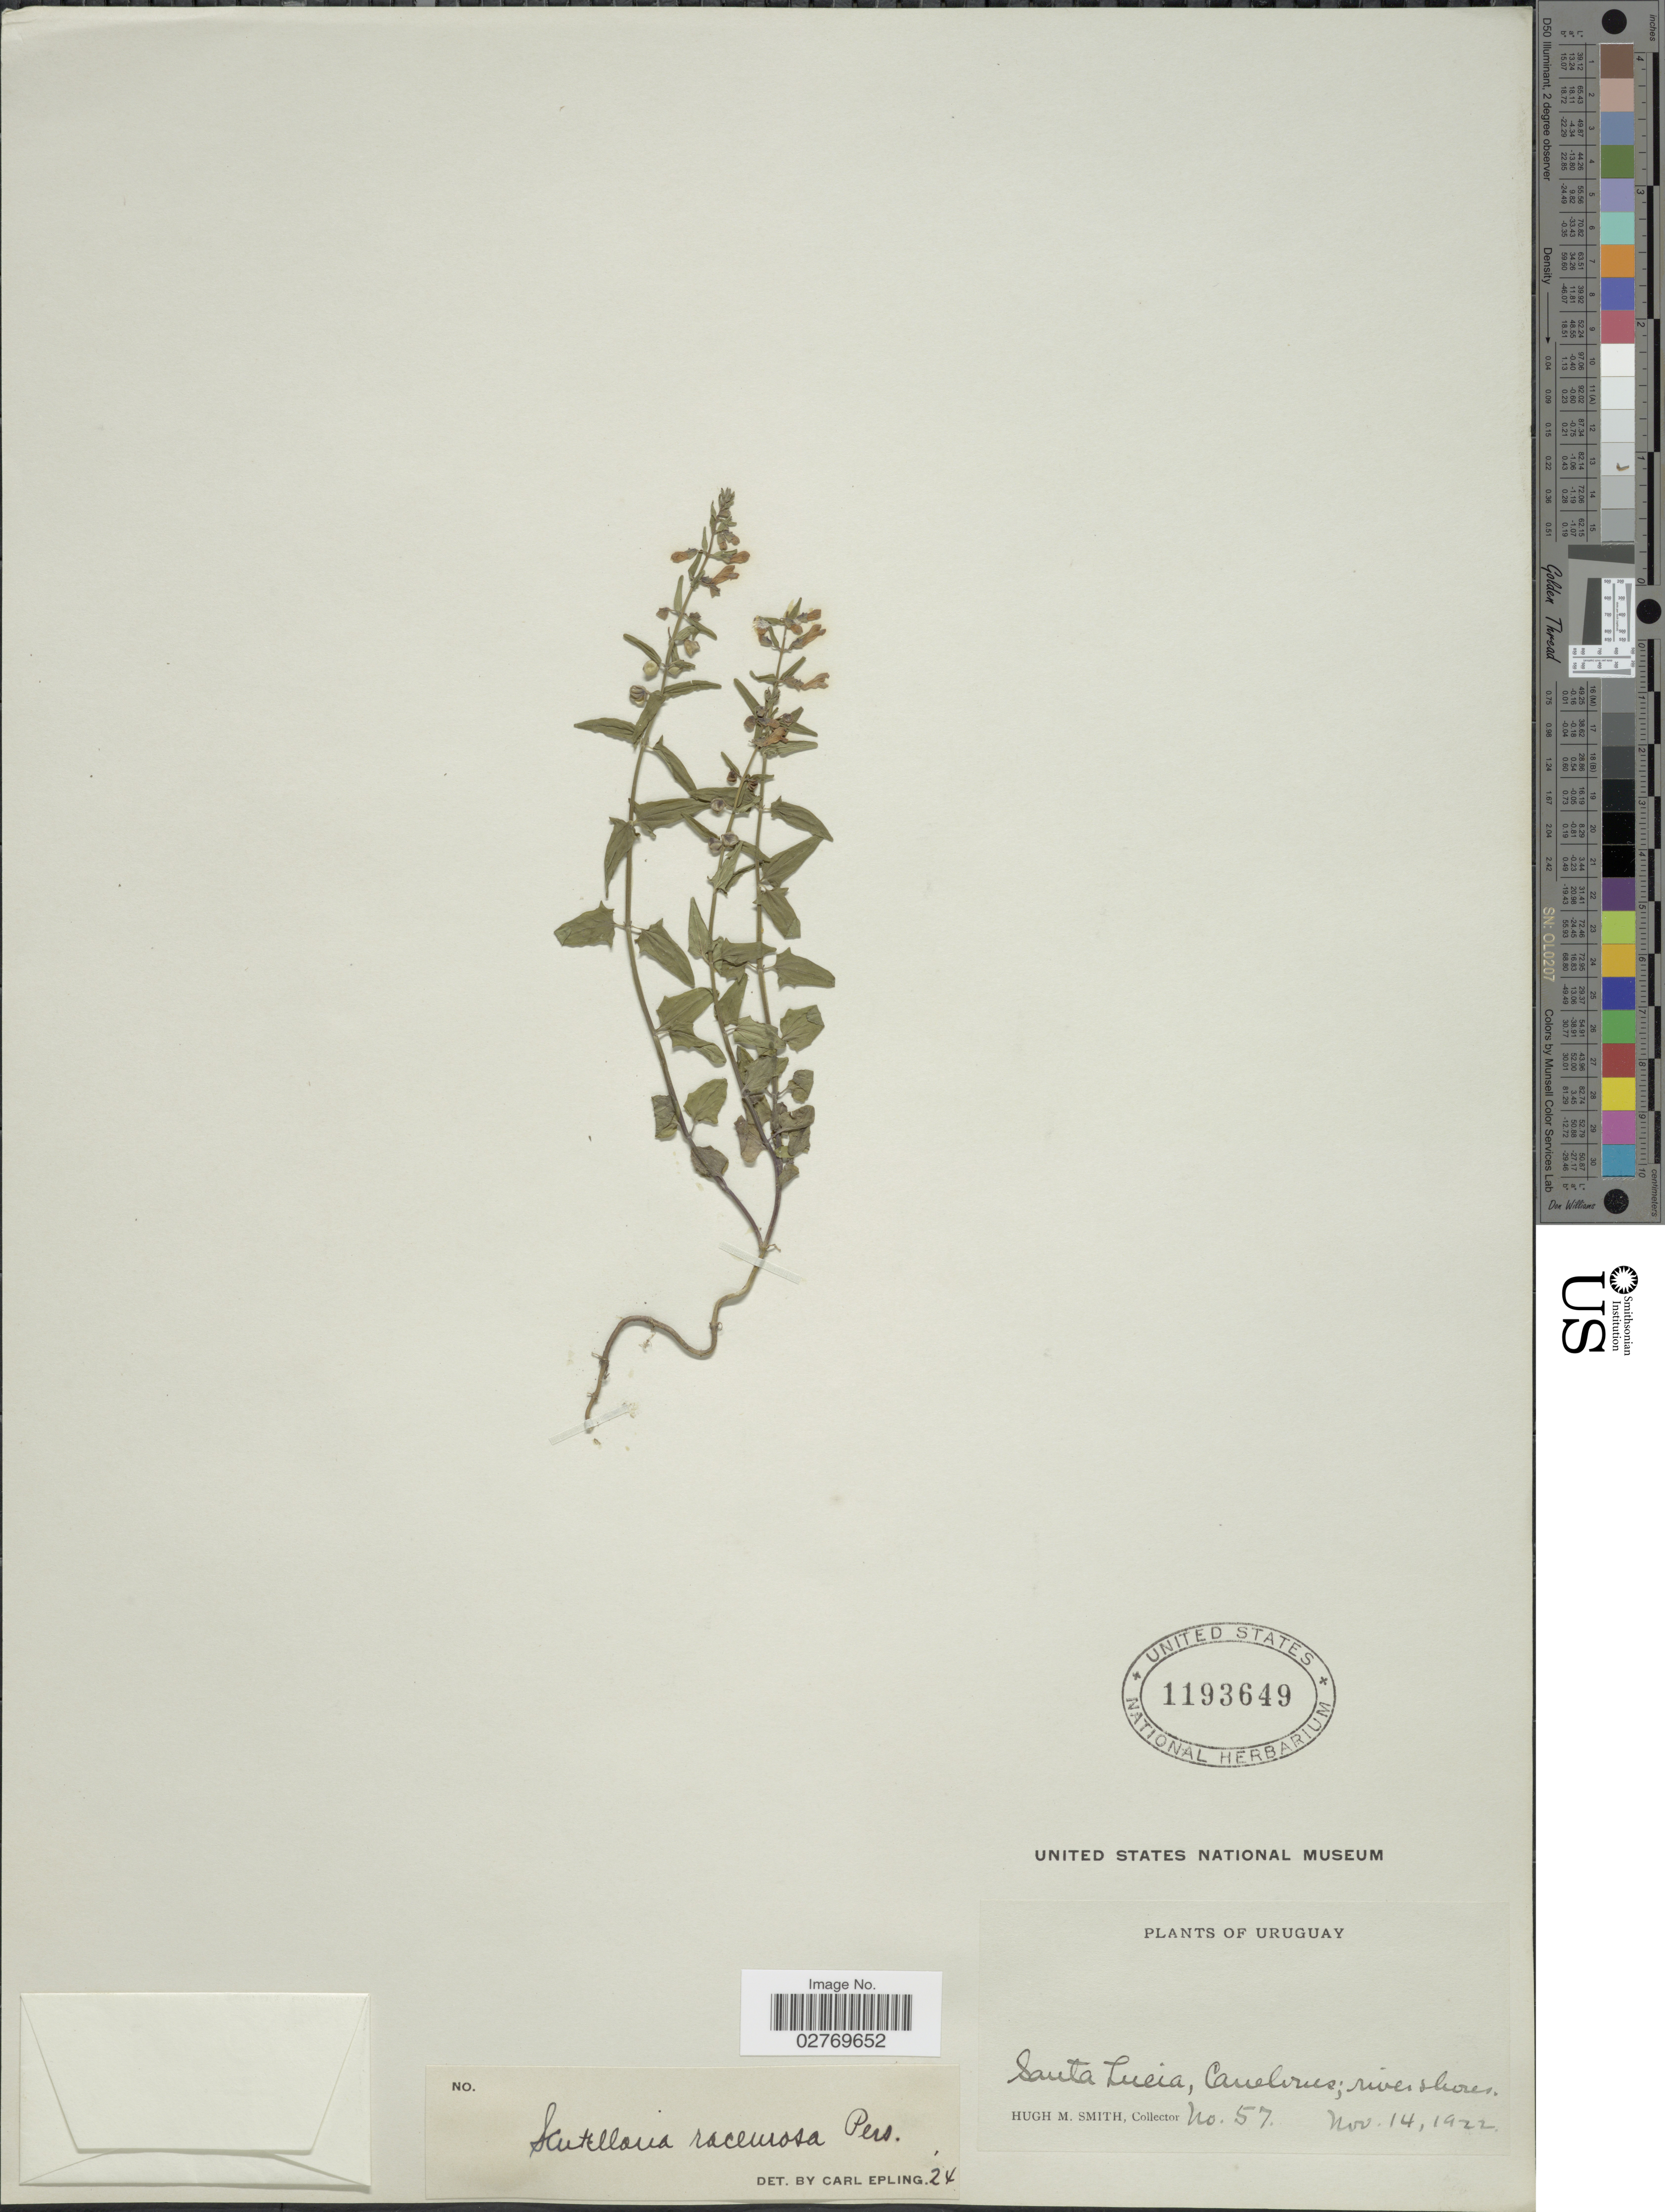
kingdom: Plantae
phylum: Tracheophyta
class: Magnoliopsida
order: Lamiales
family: Lamiaceae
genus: Scutellaria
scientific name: Scutellaria racemosa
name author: Pers.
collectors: H. M. Smith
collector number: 57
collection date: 1922-11-14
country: Uruguay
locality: Santa Lucia, Caneluras; river shores.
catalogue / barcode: US 1193649